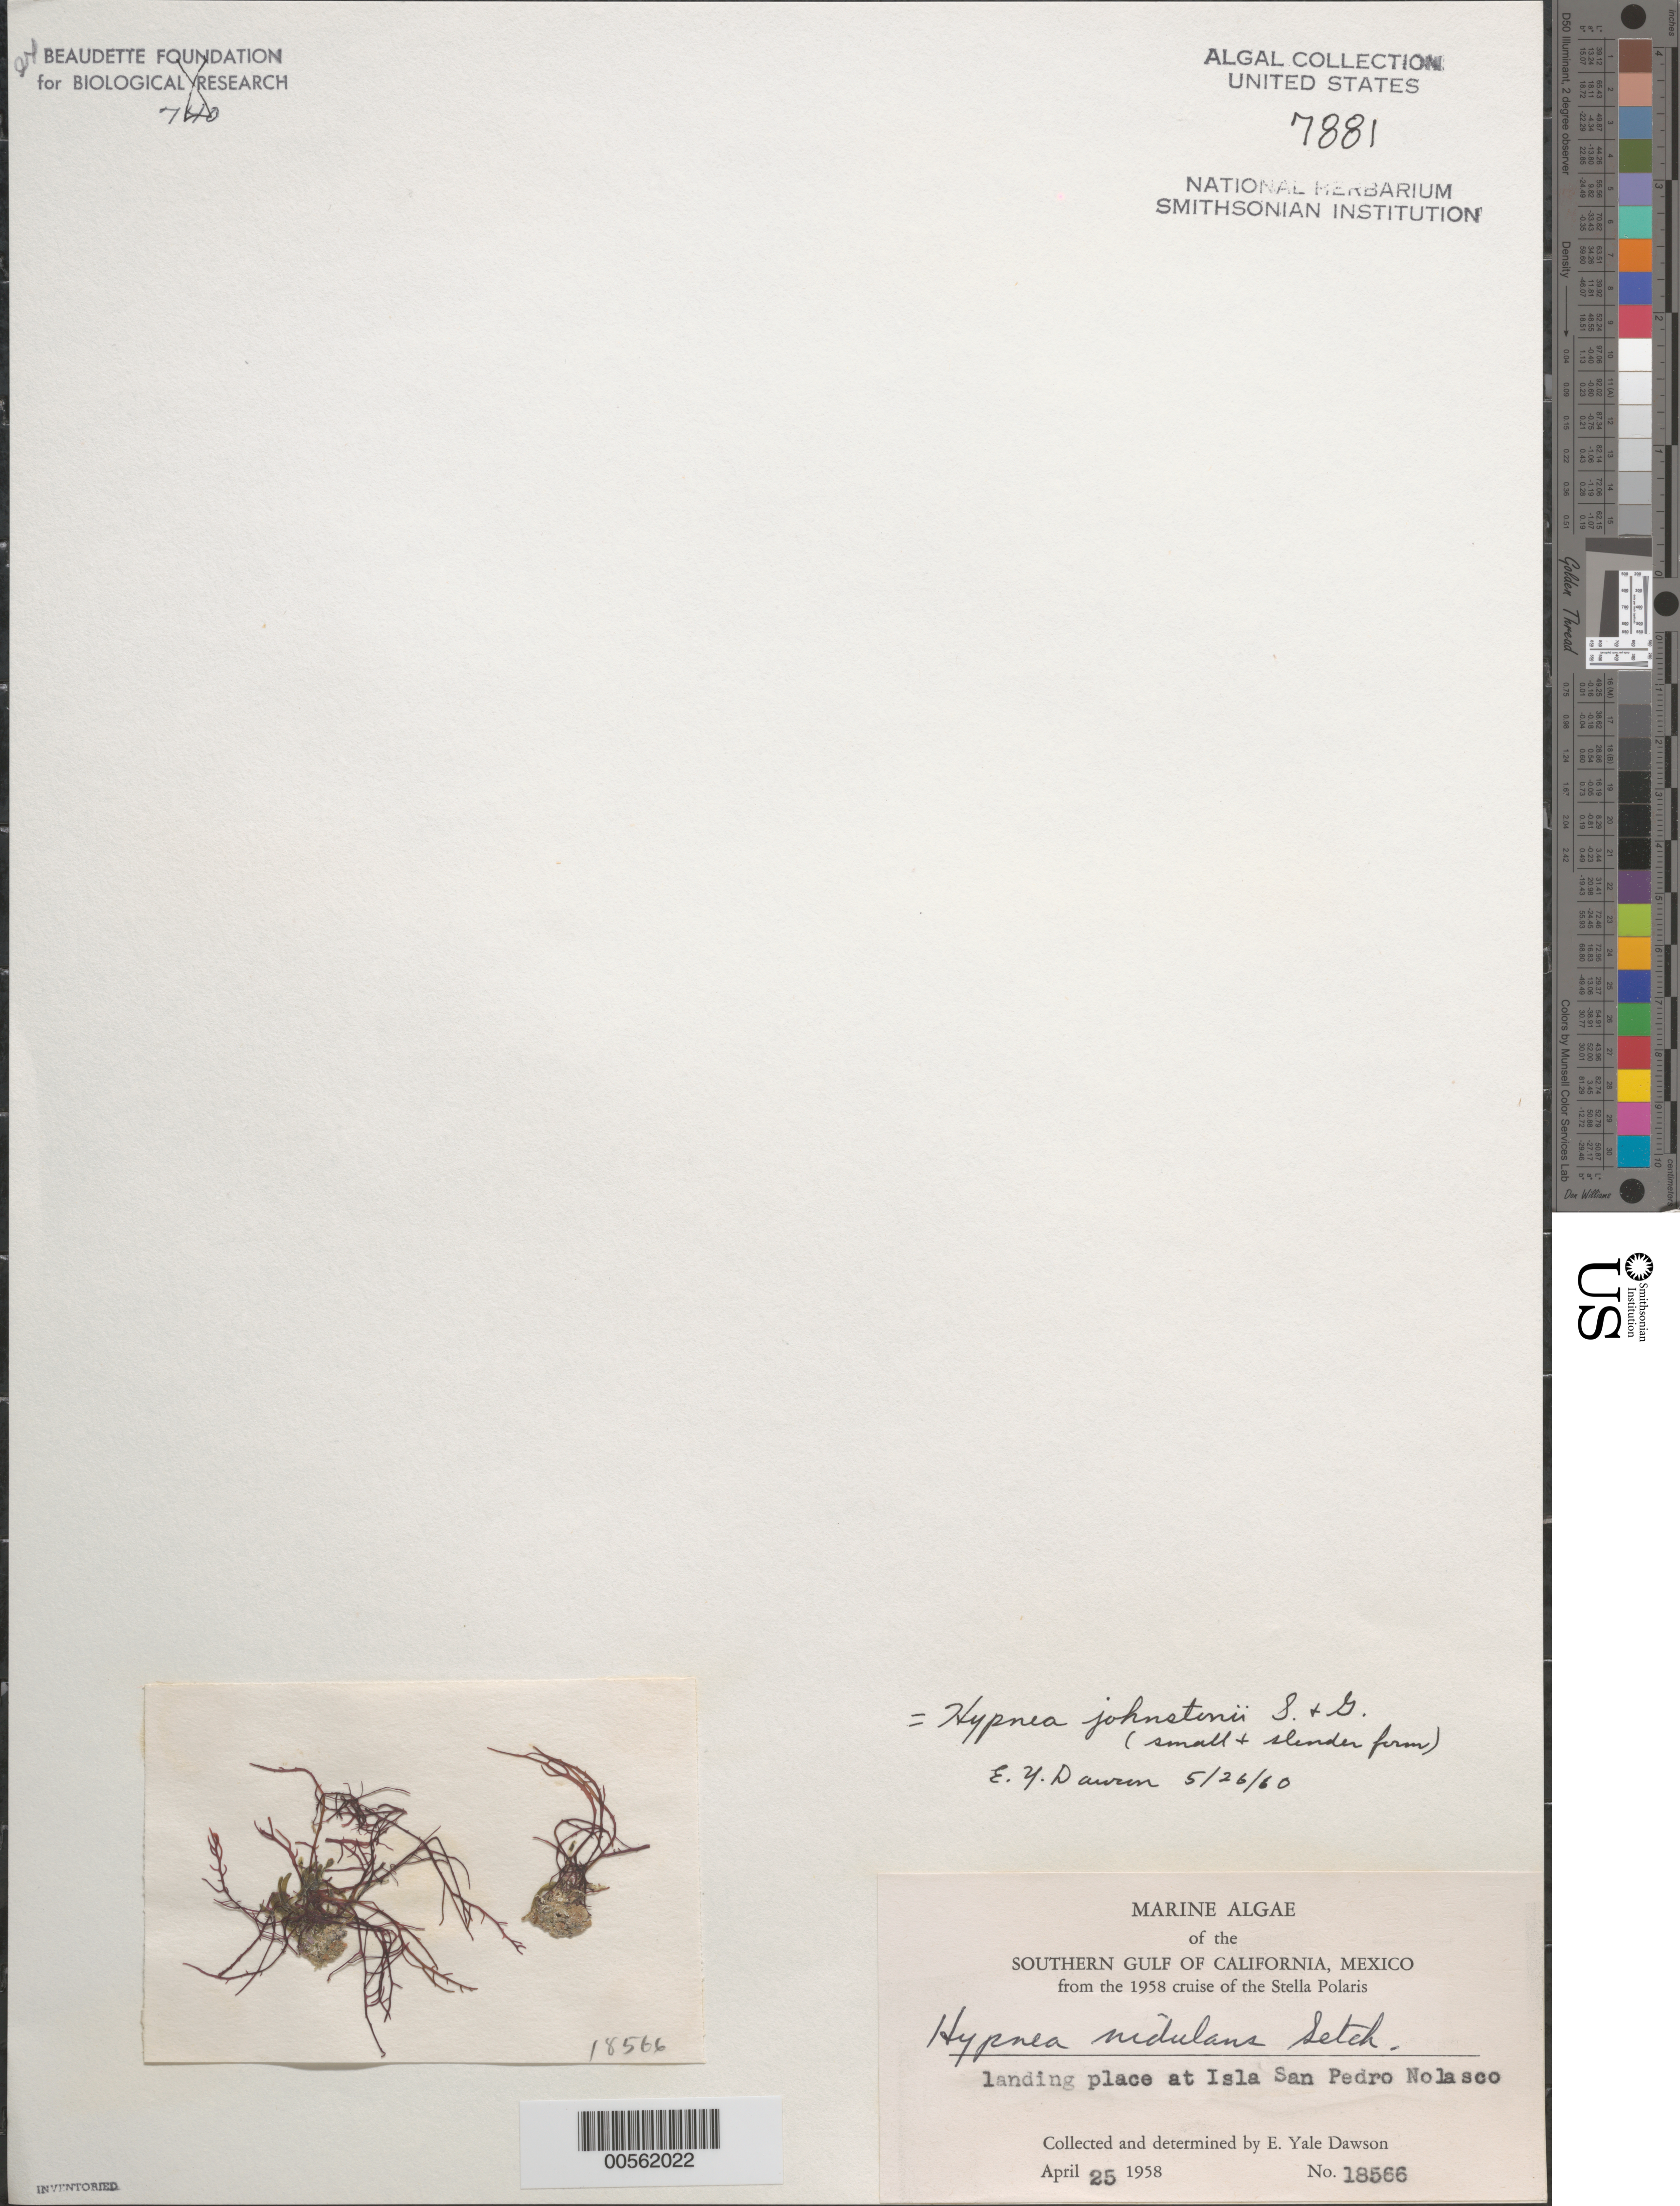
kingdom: Plantae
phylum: Rhodophyta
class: Florideophyceae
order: Gigartinales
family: Cystocloniaceae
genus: Hypnea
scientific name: Hypnea johnstonii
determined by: Dawson, E. Y.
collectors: E. Y. Dawson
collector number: EYD 18566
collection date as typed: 25 Apr 1958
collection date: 1958-04-25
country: Mexico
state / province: Sonora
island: Isla San Pedro Nolasco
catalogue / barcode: US 7881